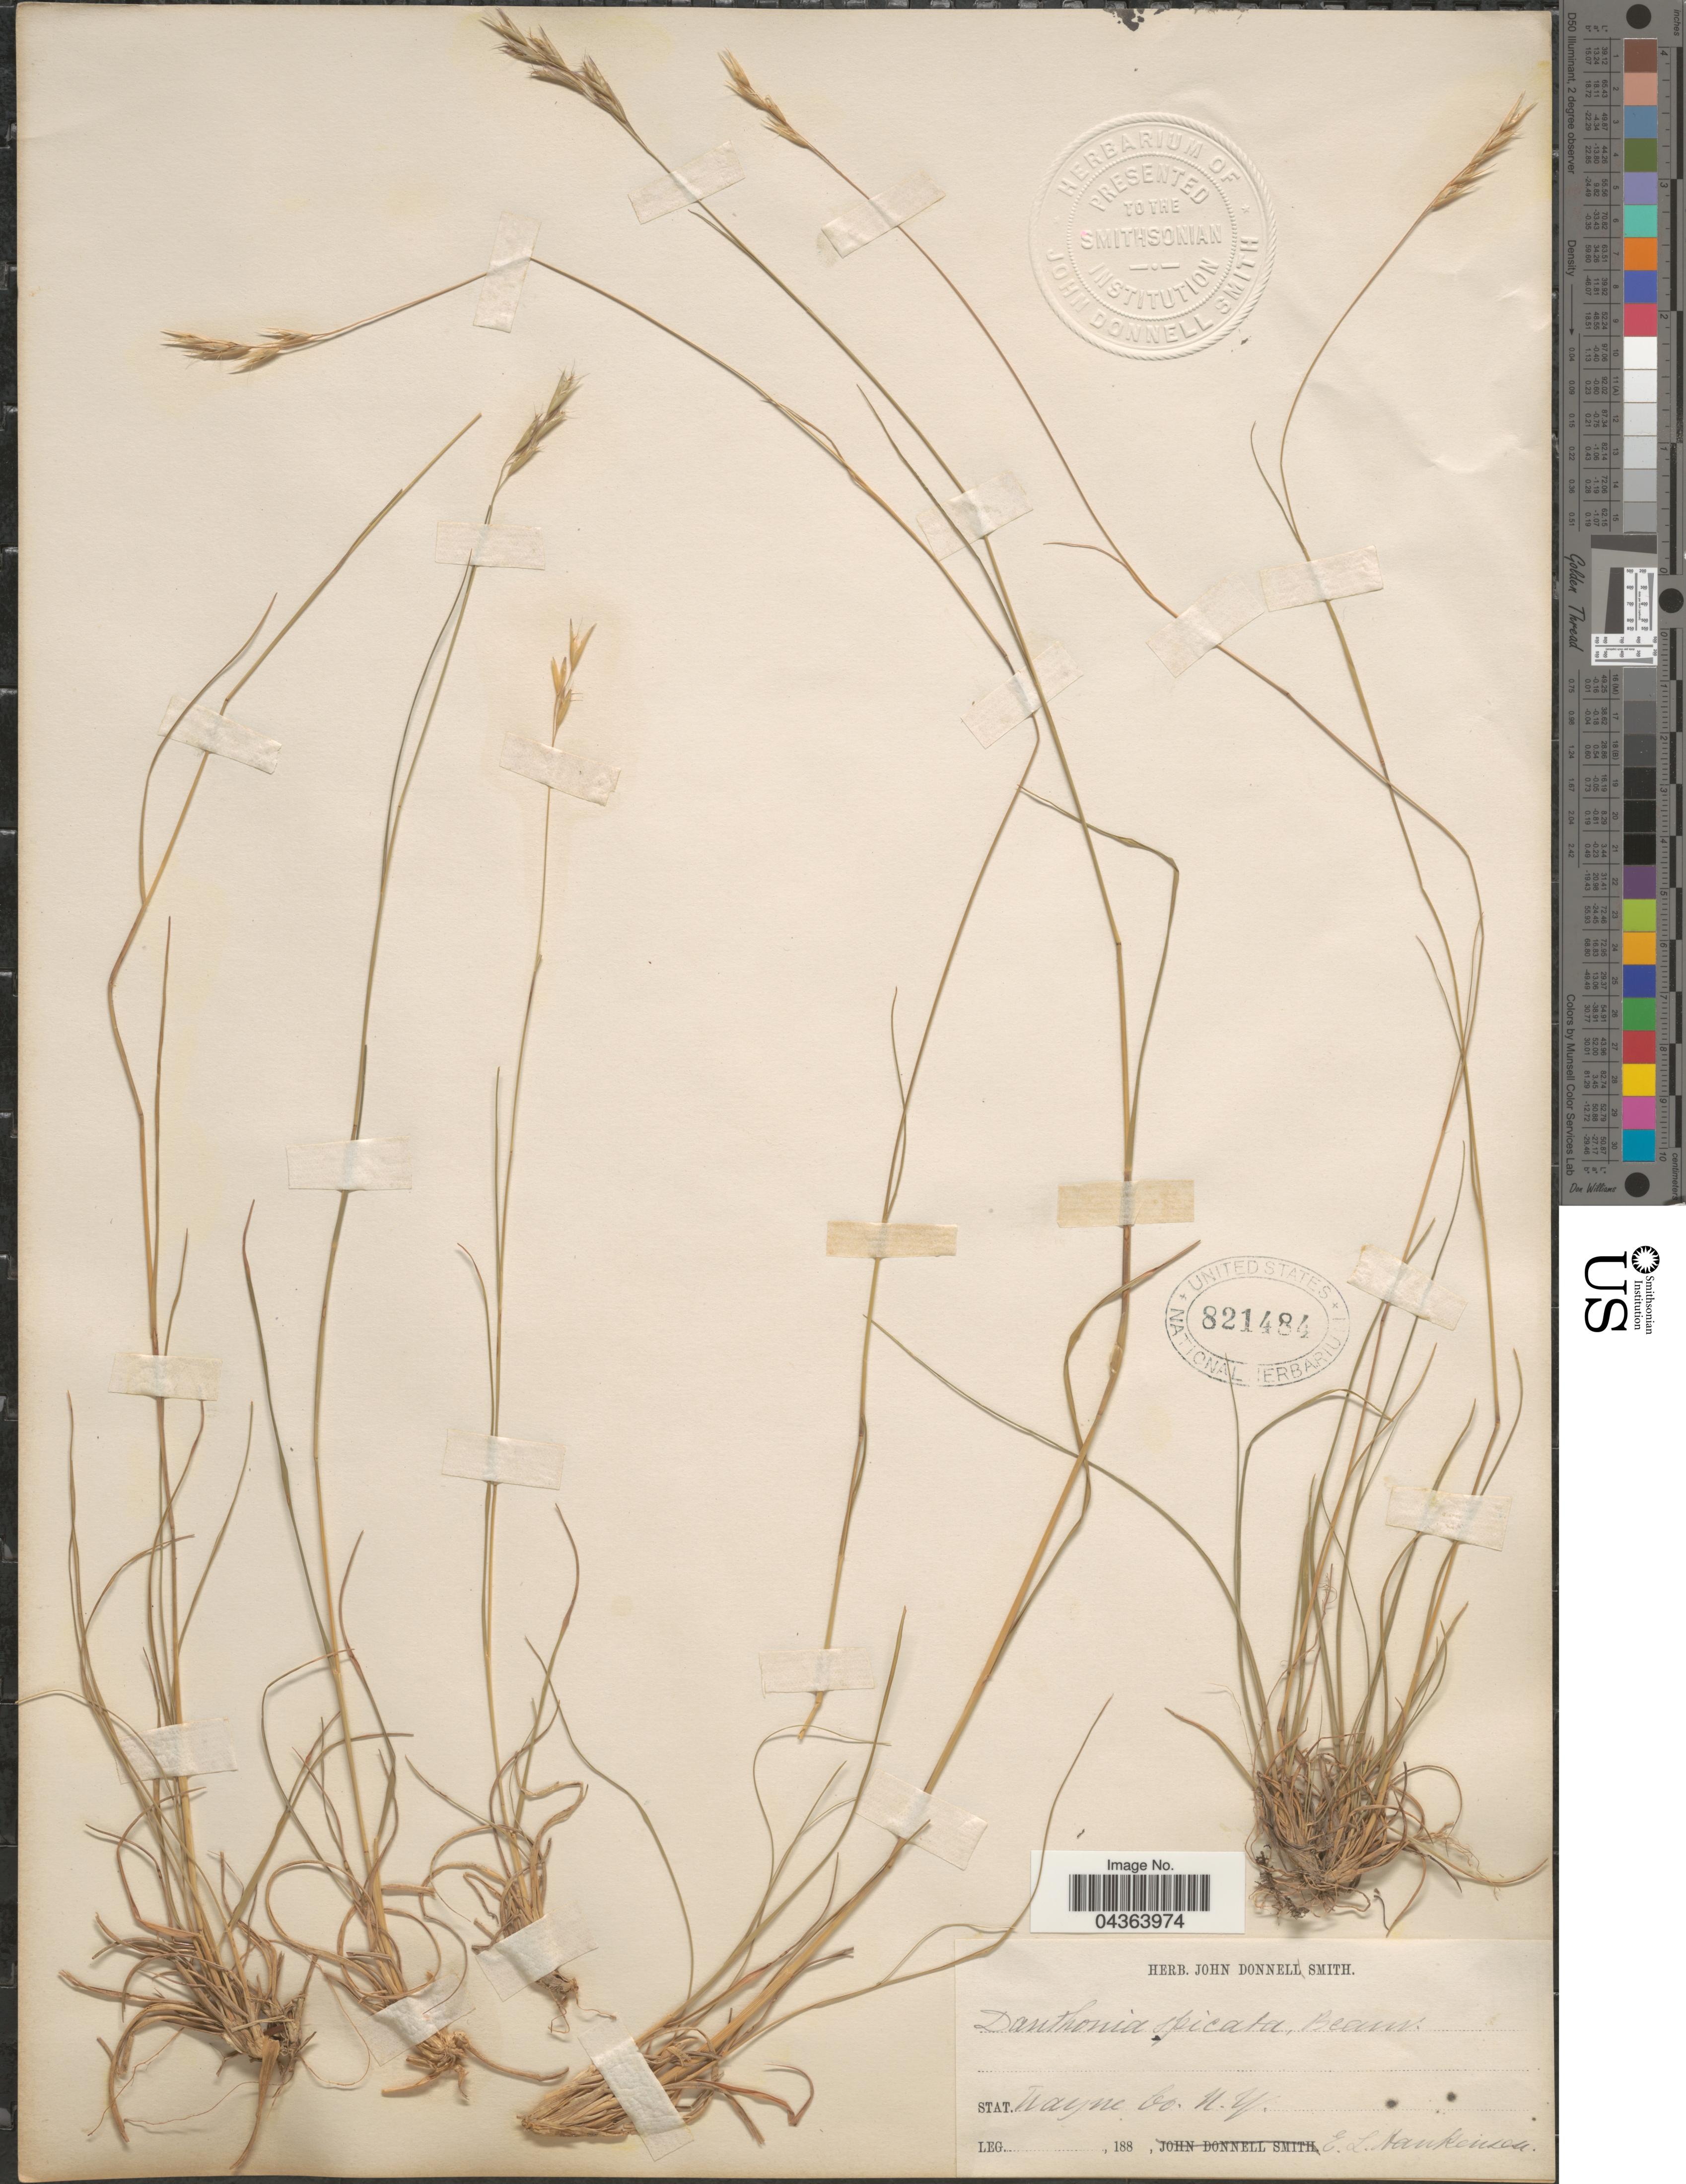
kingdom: Plantae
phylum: Tracheophyta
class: Liliopsida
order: Poales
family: Poaceae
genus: Danthonia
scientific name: Danthonia spicata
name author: (L.) P. Beauv. ex Roem. & Schult.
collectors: E. Hankenson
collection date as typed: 188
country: United States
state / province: New York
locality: Stat. Wayne Co.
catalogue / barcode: US 821484